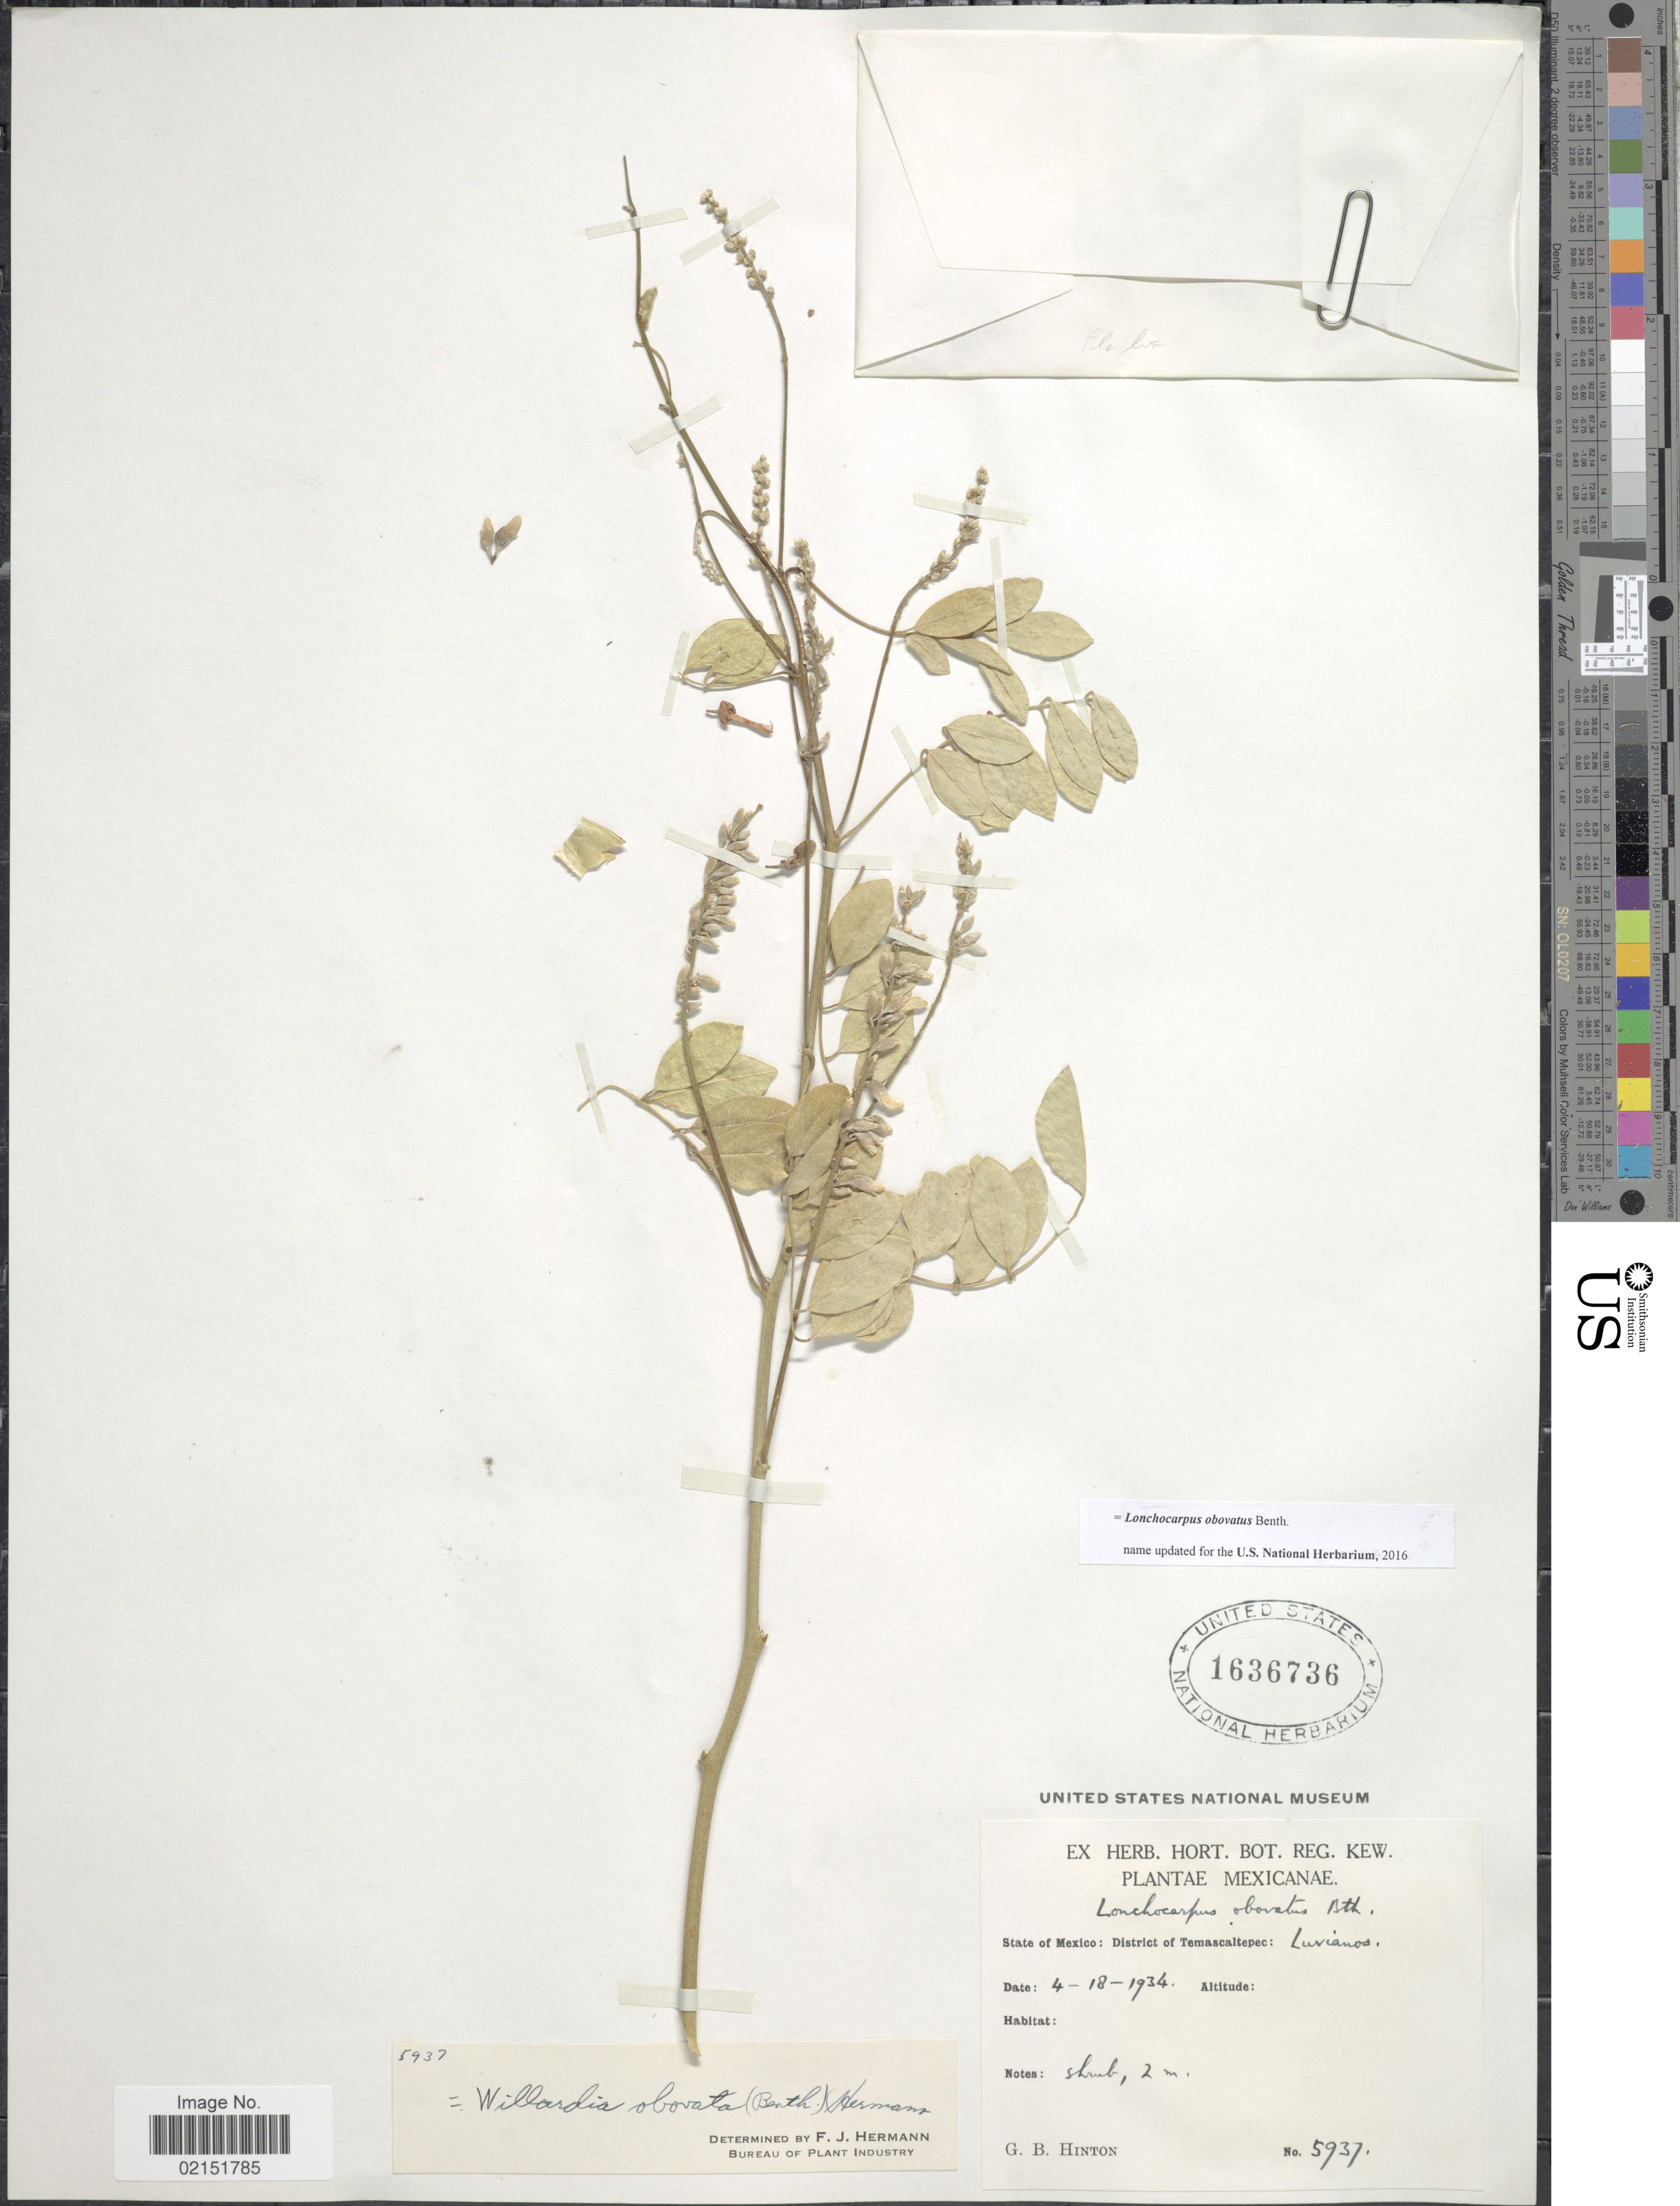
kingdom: Plantae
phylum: Tracheophyta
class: Magnoliopsida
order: Fabales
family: Fabaceae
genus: Lonchocarpus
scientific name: Lonchocarpus obovatus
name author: Benth.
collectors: G. B. Hinton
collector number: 5937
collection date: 1934-04-18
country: Mexico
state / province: México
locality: District of Temascaltepec: Luvianos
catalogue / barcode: US 1636736